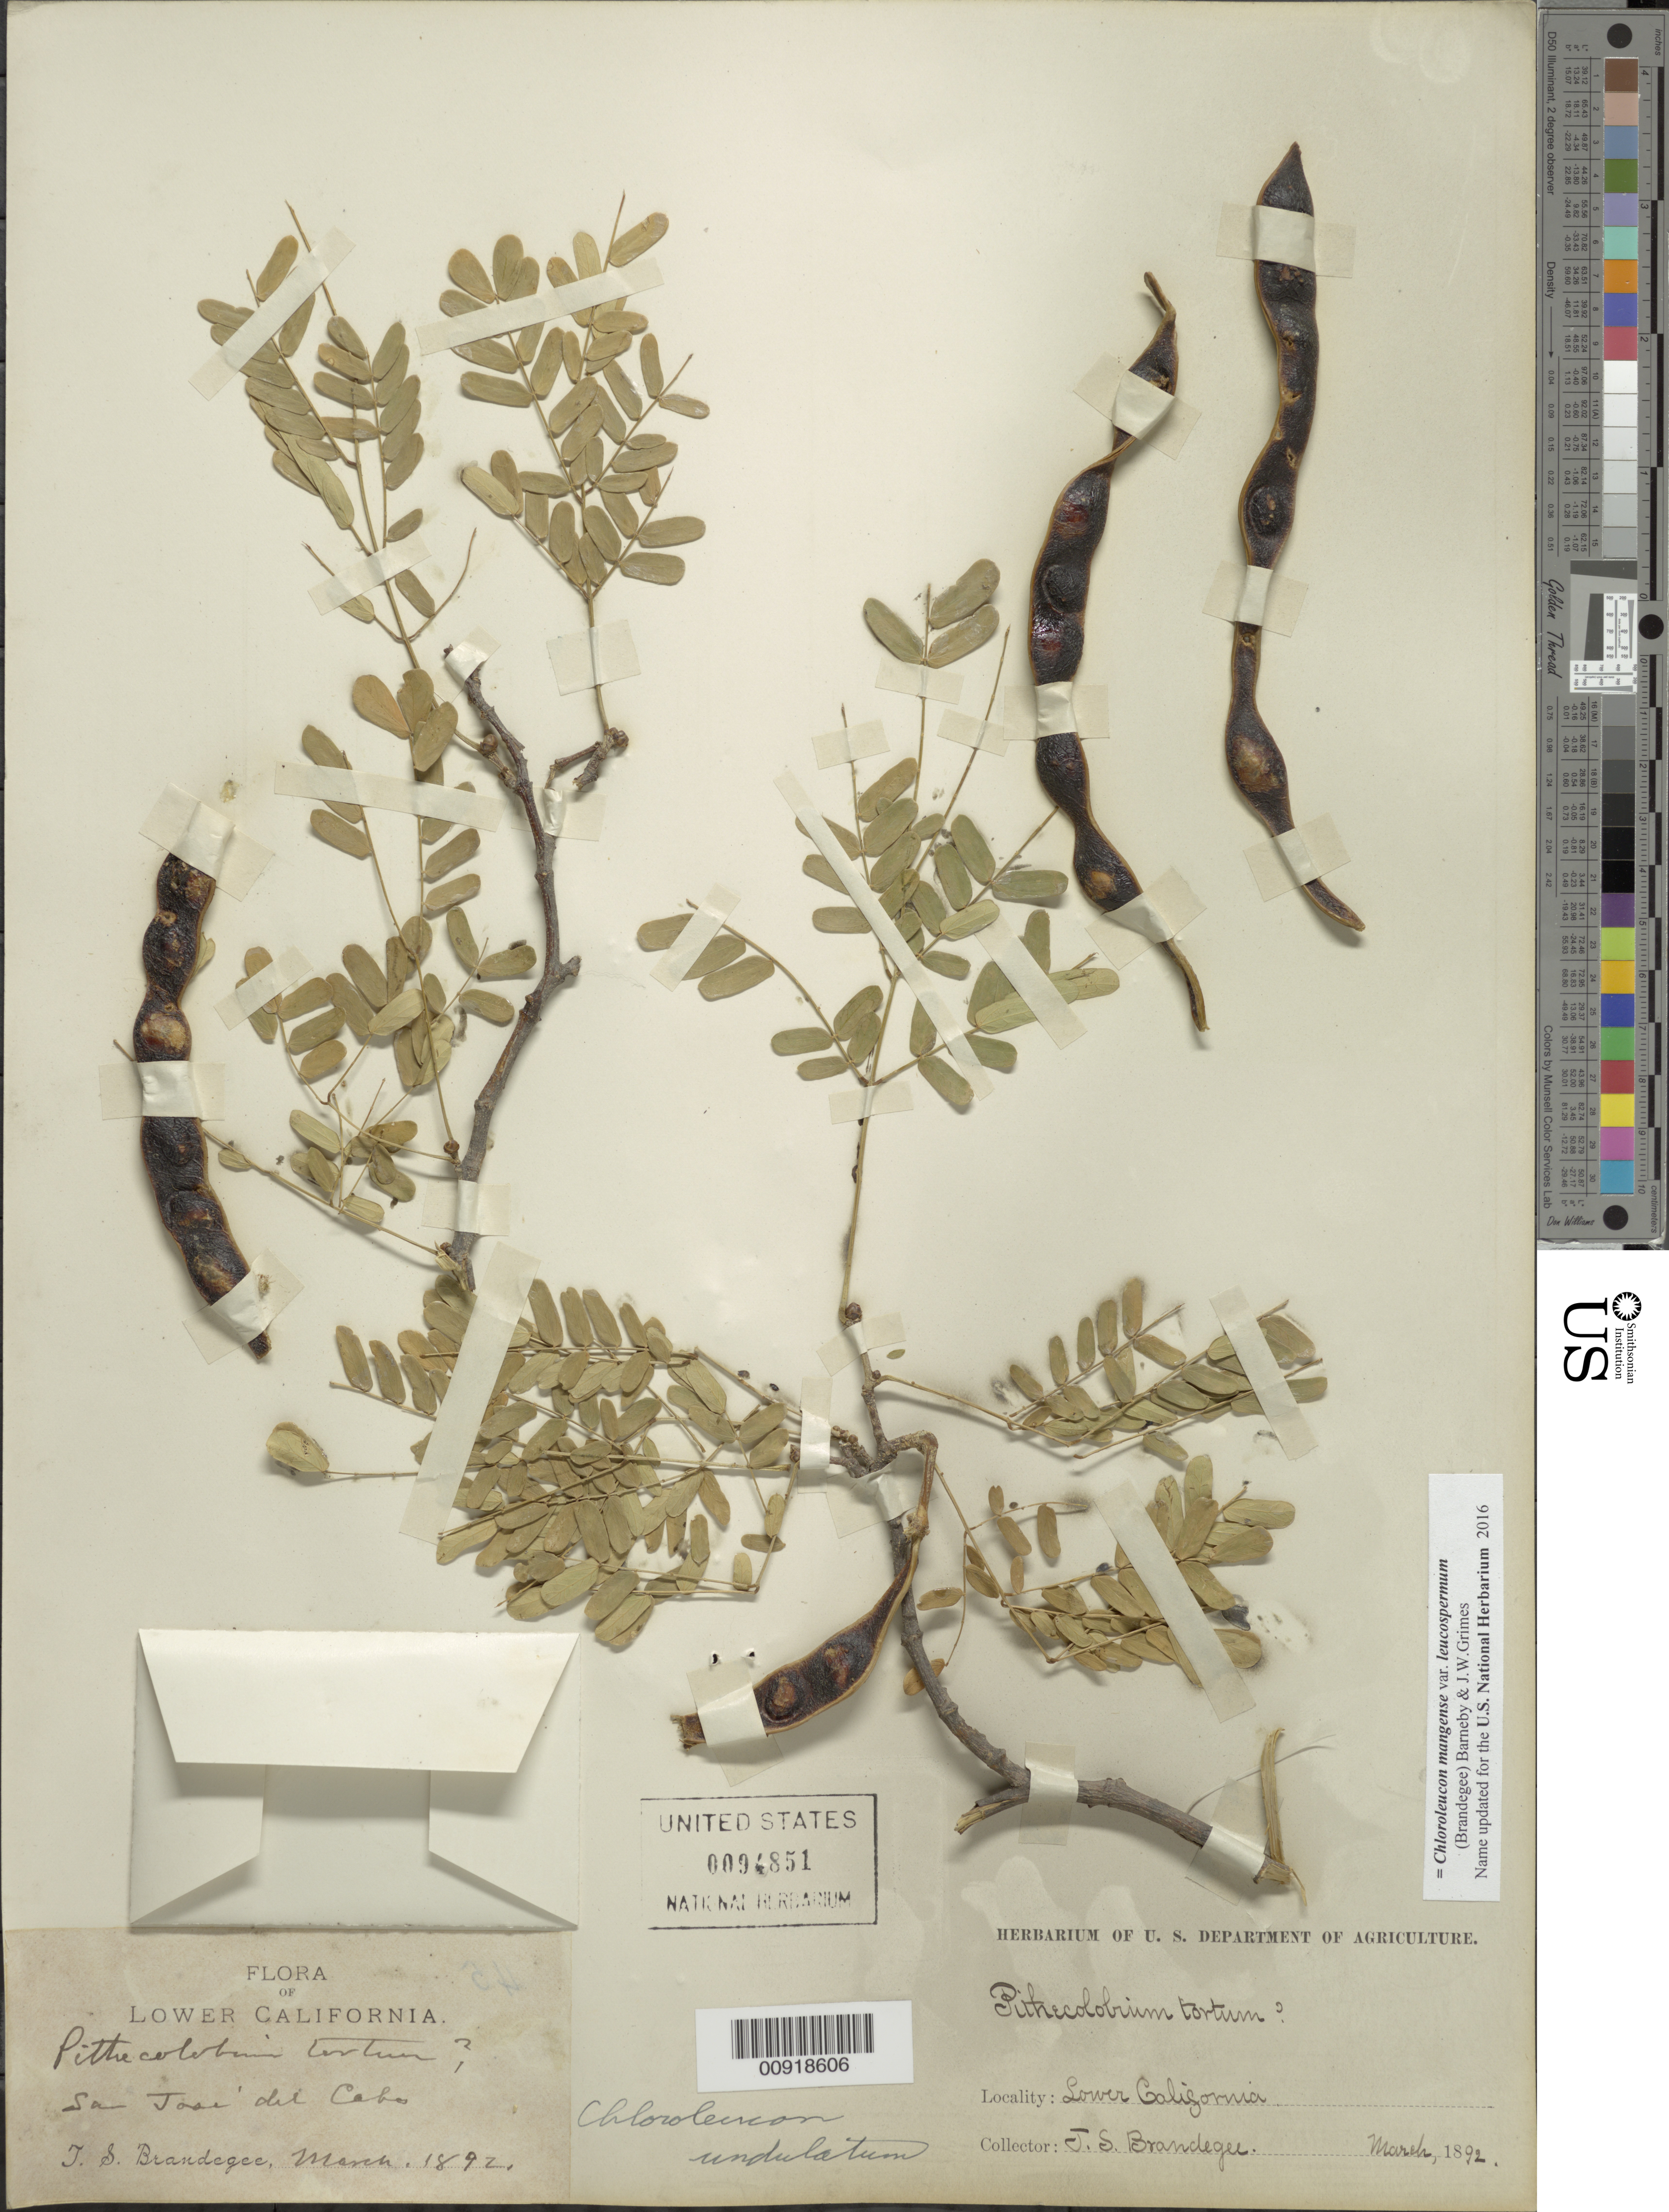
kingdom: Plantae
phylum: Tracheophyta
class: Magnoliopsida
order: Fabales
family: Fabaceae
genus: Chloroleucon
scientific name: Chloroleucon mangense var. leucospermum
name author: (Brandegee) Barneby & J.W. Grimes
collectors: T. S. Brandegee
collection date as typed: Mar 1892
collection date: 1892-03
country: Mexico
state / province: Baja California Sur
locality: San José del Cabo, Lower California.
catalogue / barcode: US 94851